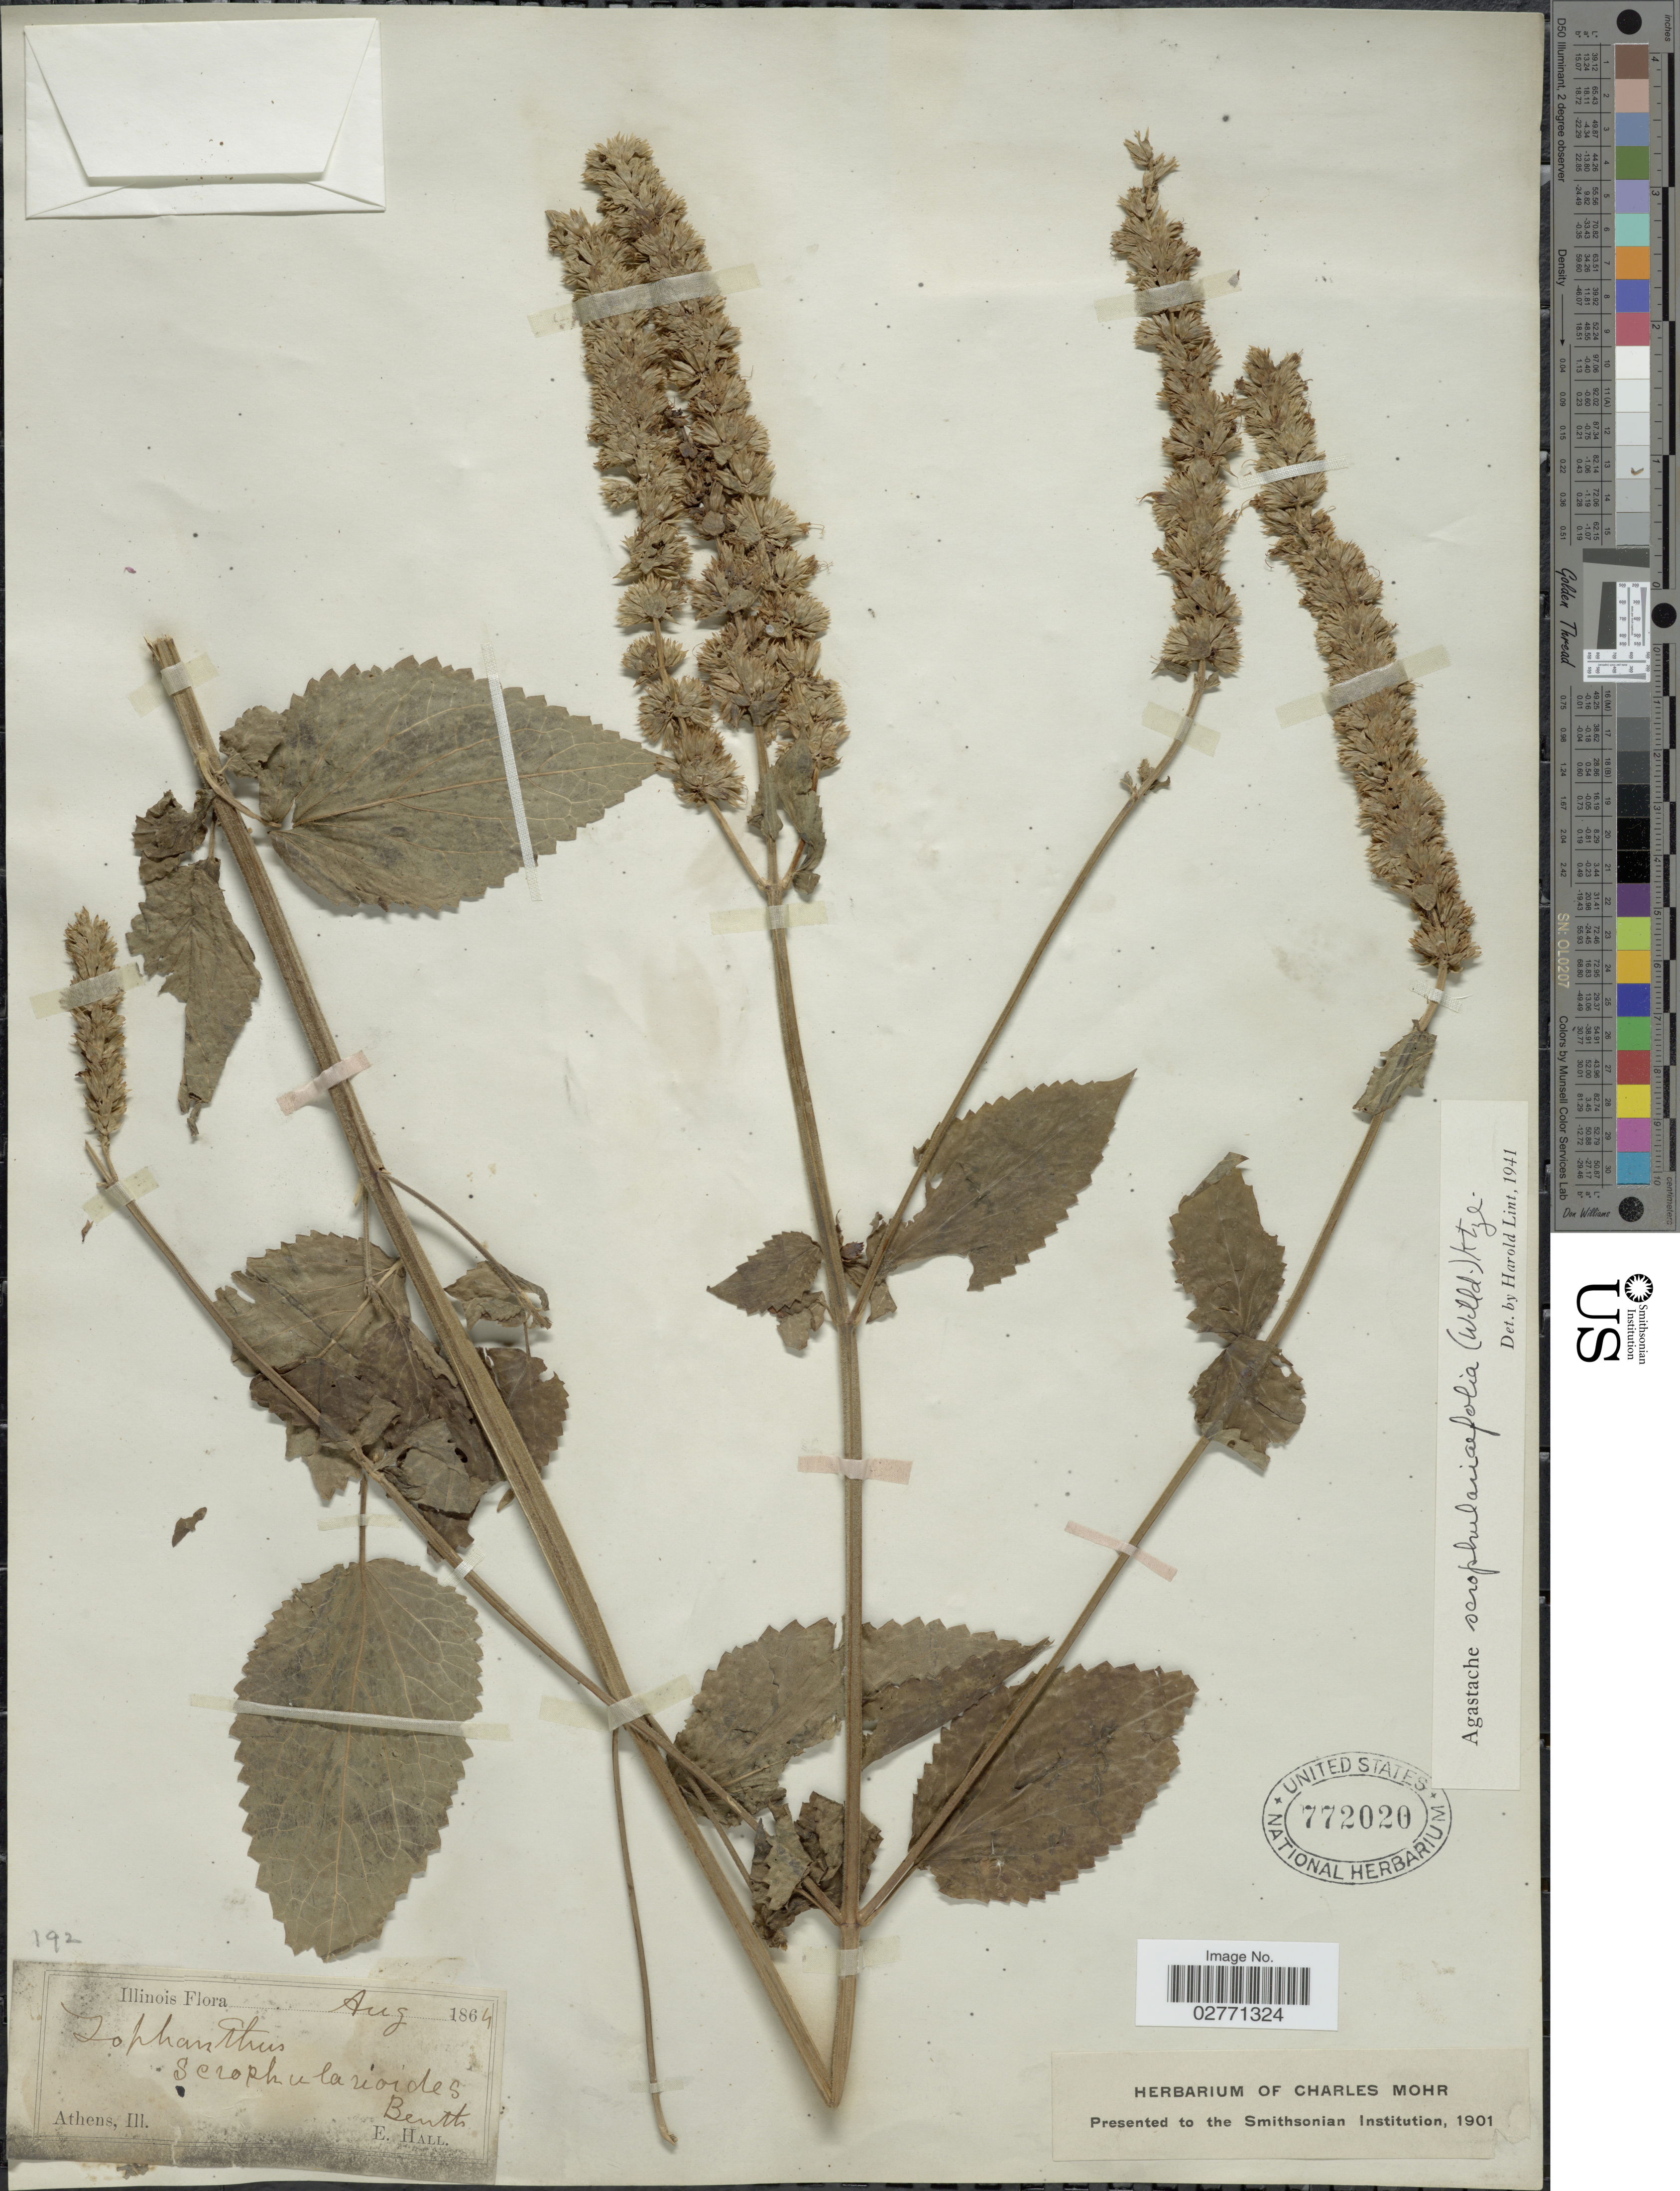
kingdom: Plantae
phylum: Tracheophyta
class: Magnoliopsida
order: Lamiales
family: Lamiaceae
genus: Agastache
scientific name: Agastache scrophulariifolia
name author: (Willd.) Kuntze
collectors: E. Hall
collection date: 1864-08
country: United States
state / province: Illinois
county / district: Menard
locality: Athens, III.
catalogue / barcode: US 772020